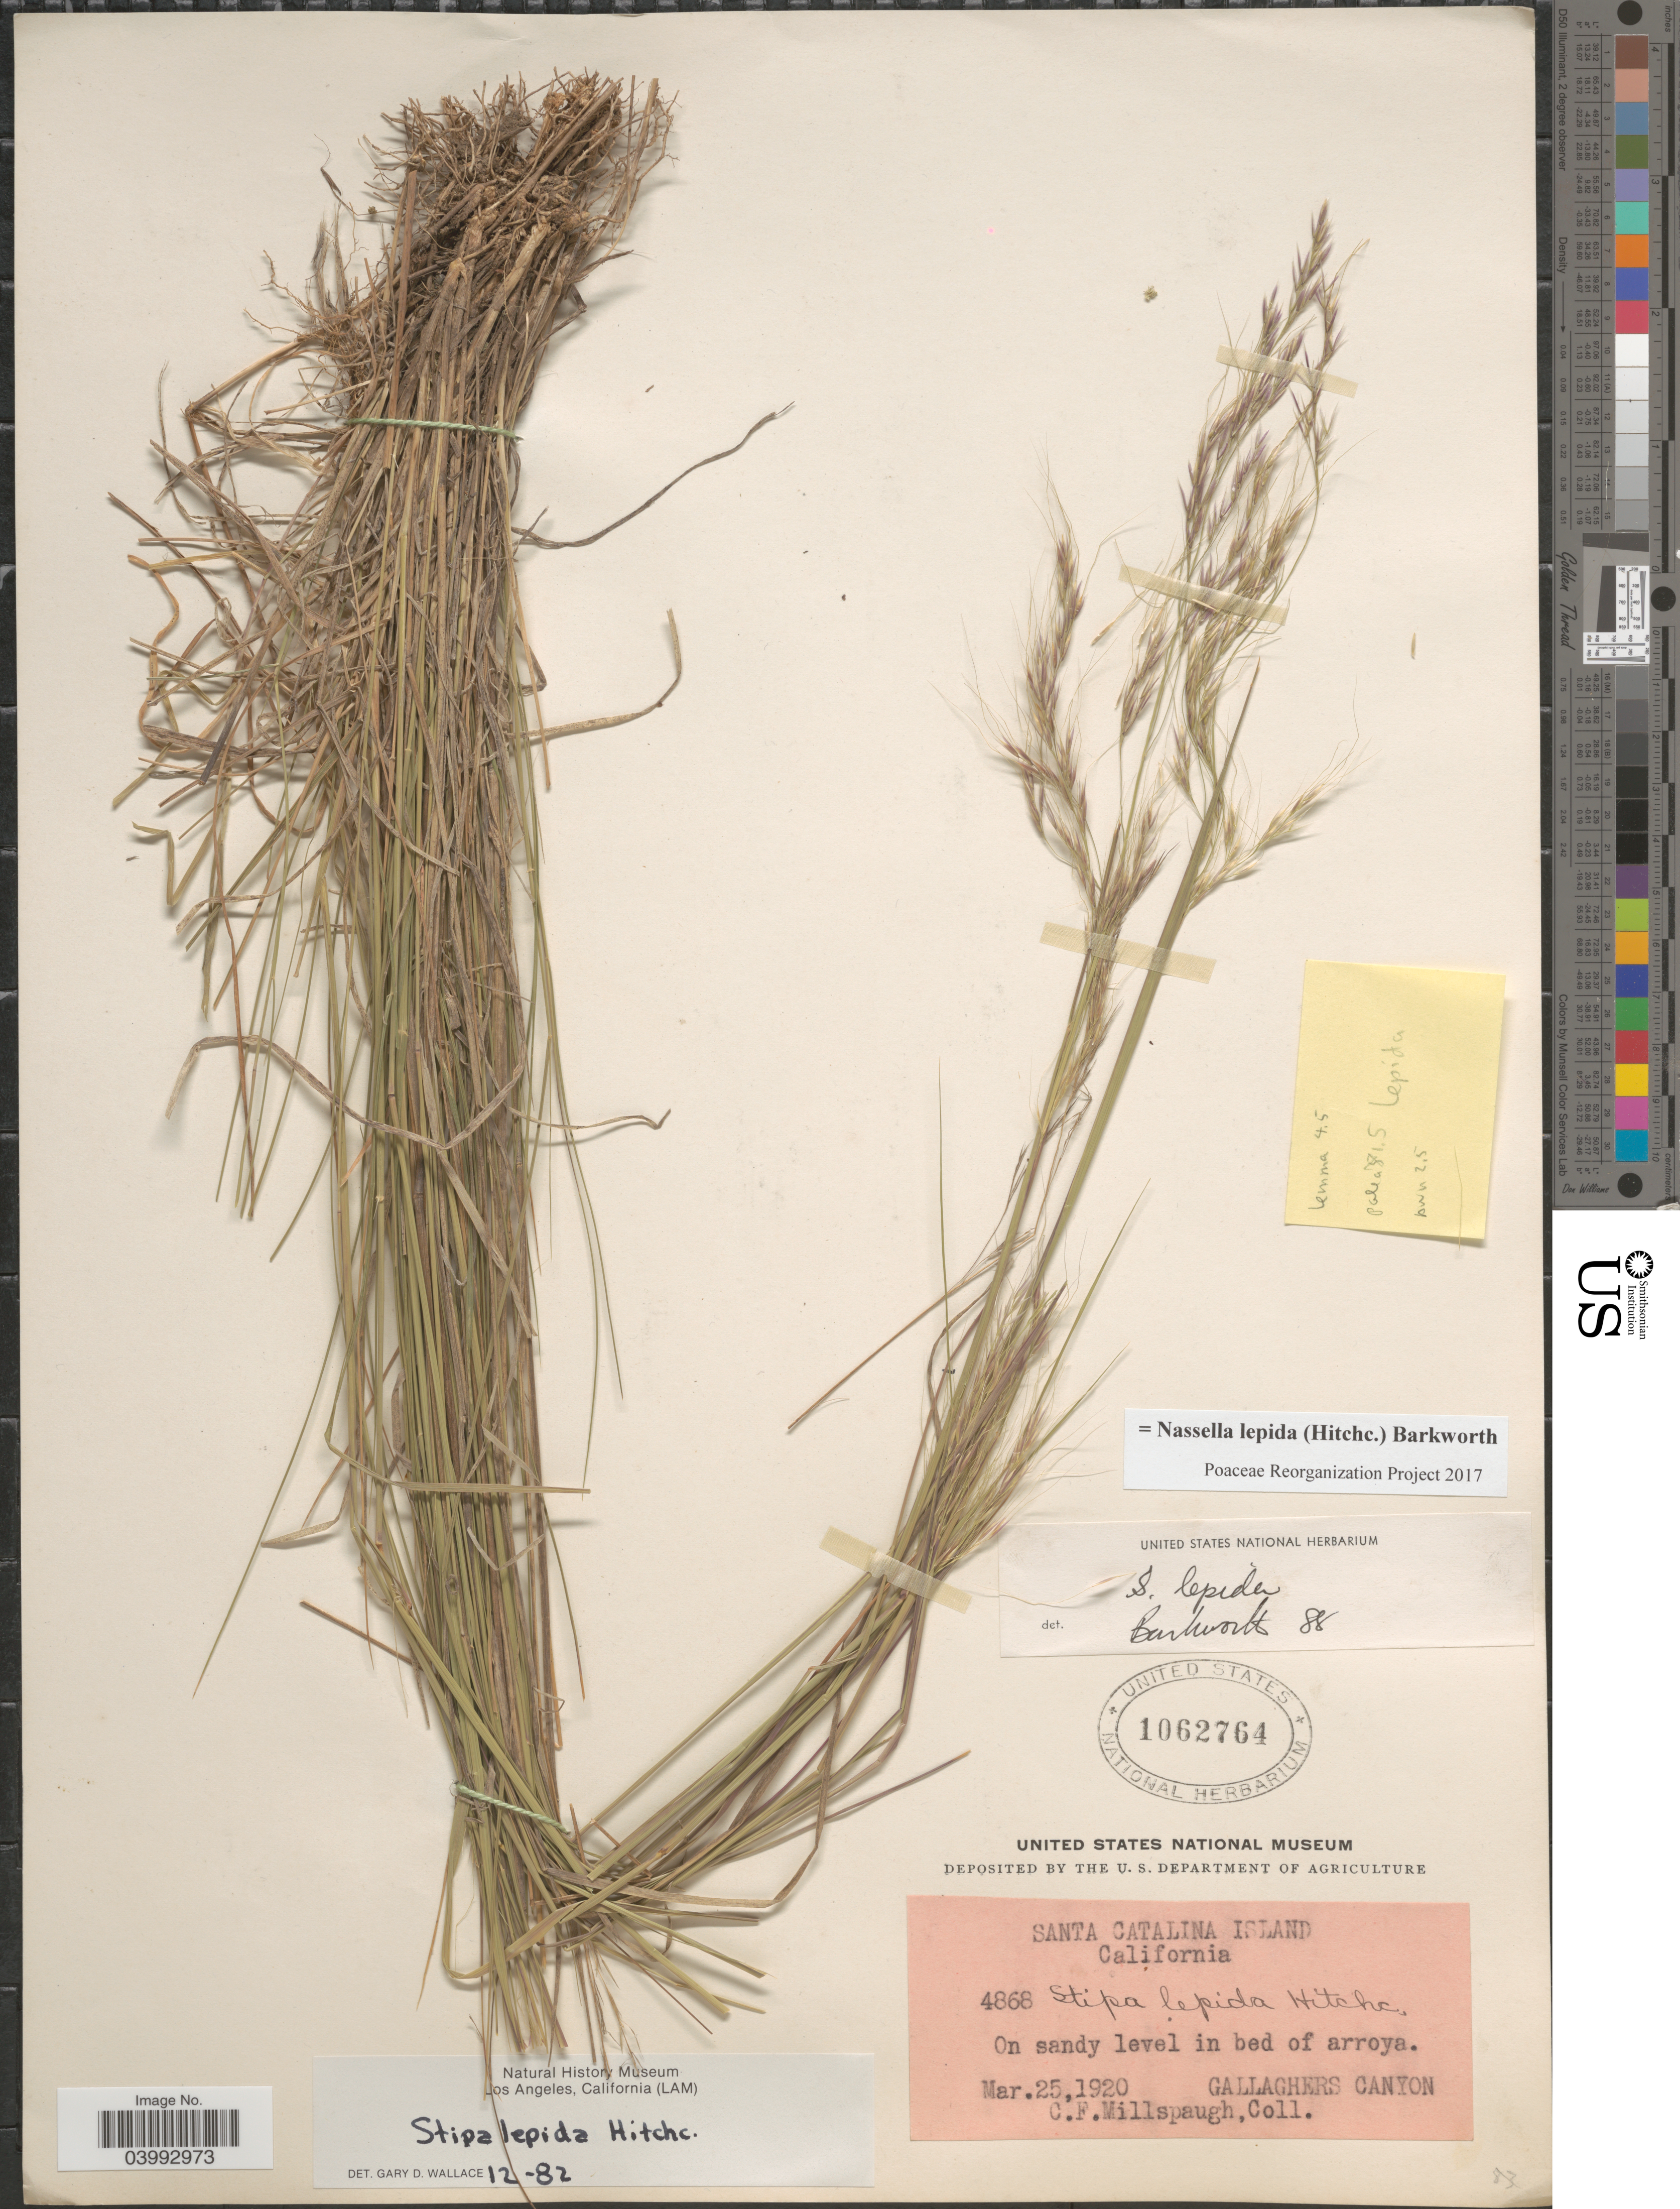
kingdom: Plantae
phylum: Tracheophyta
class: Liliopsida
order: Poales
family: Poaceae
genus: Nassella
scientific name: Nassella lepida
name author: (Hitchc.) Barkworth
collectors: C. F. Millspaugh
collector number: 4868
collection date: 1920-03-25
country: United States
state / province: California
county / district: Los Angeles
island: Santa Catalina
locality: Santa Catalina Island. Gallaghers Canyon.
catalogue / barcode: US 1062764